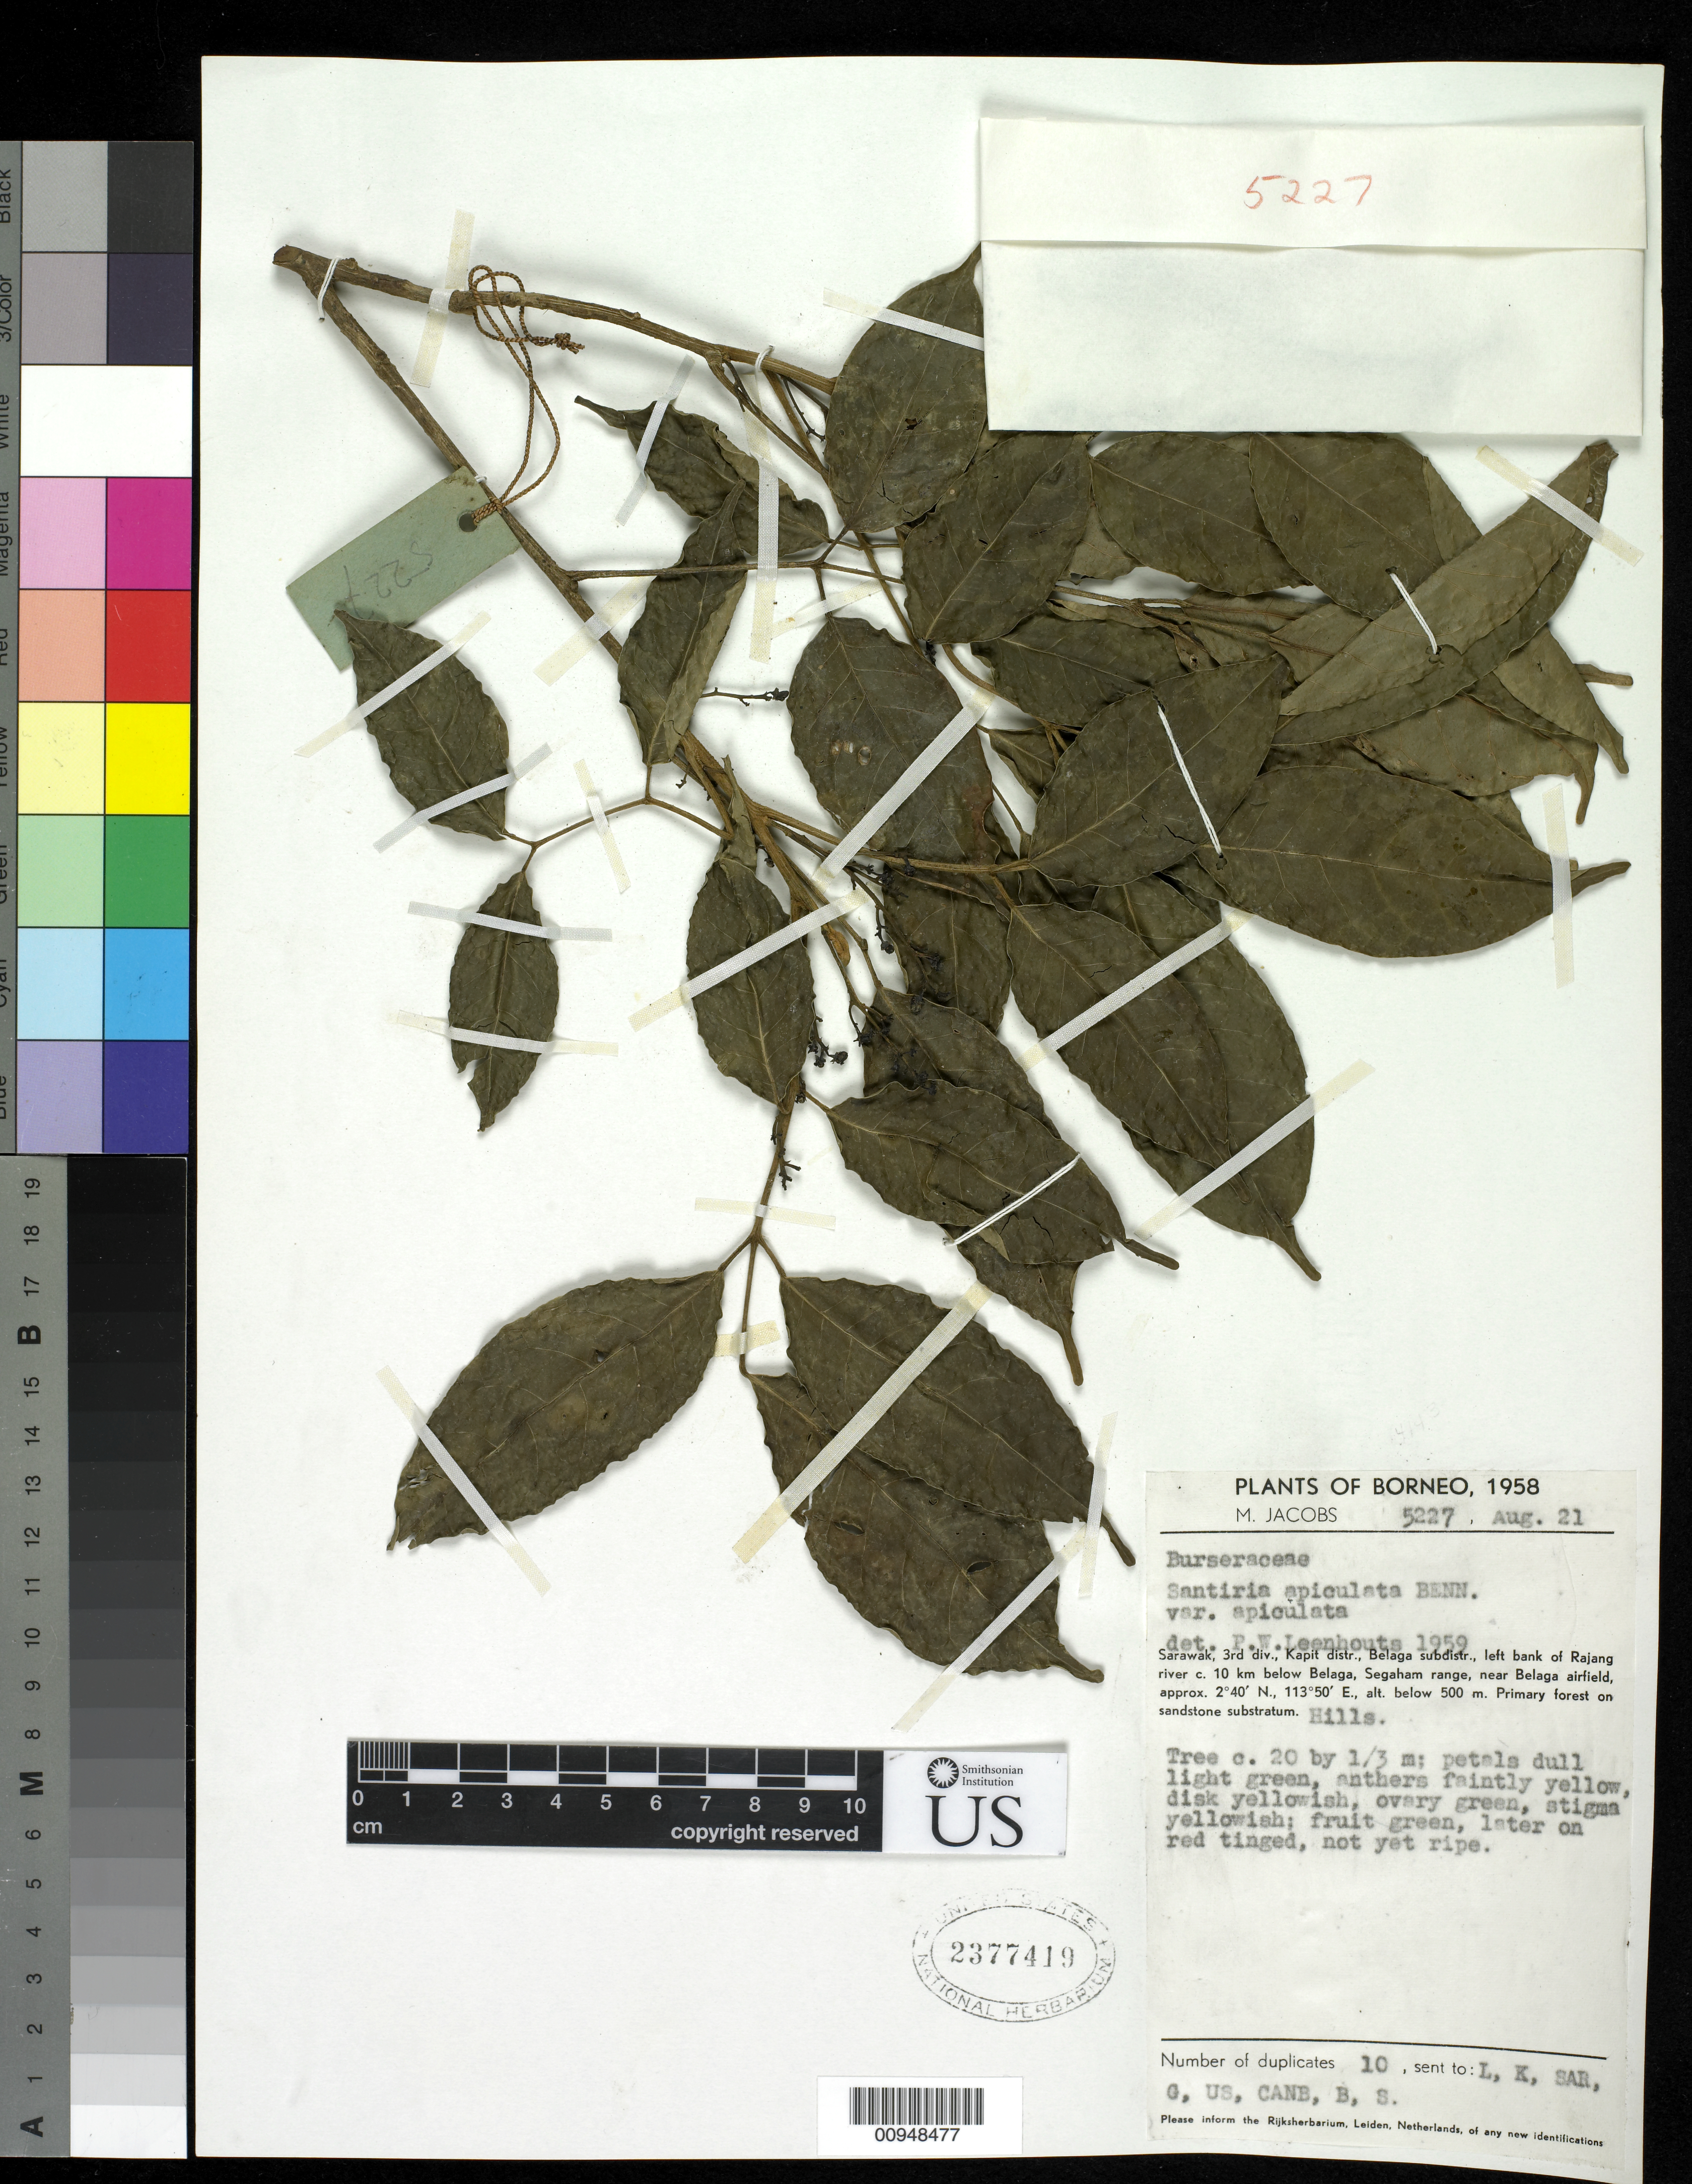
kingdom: Plantae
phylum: Tracheophyta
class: Magnoliopsida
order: Sapindales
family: Burseraceae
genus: Santiria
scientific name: Santiria apiculata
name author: A.W. Benn.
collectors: M. R. Jacobs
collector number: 5227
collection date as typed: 21 Aug 1958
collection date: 1958-08-21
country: Malaysia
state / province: Sarawak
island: Borneo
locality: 3rd div., Kapit distr., Belaga subdistr., left bank of Rajang river c. 10 km below Belaga, Segaham range, near Belaga airfield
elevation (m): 500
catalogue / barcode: US 2377419